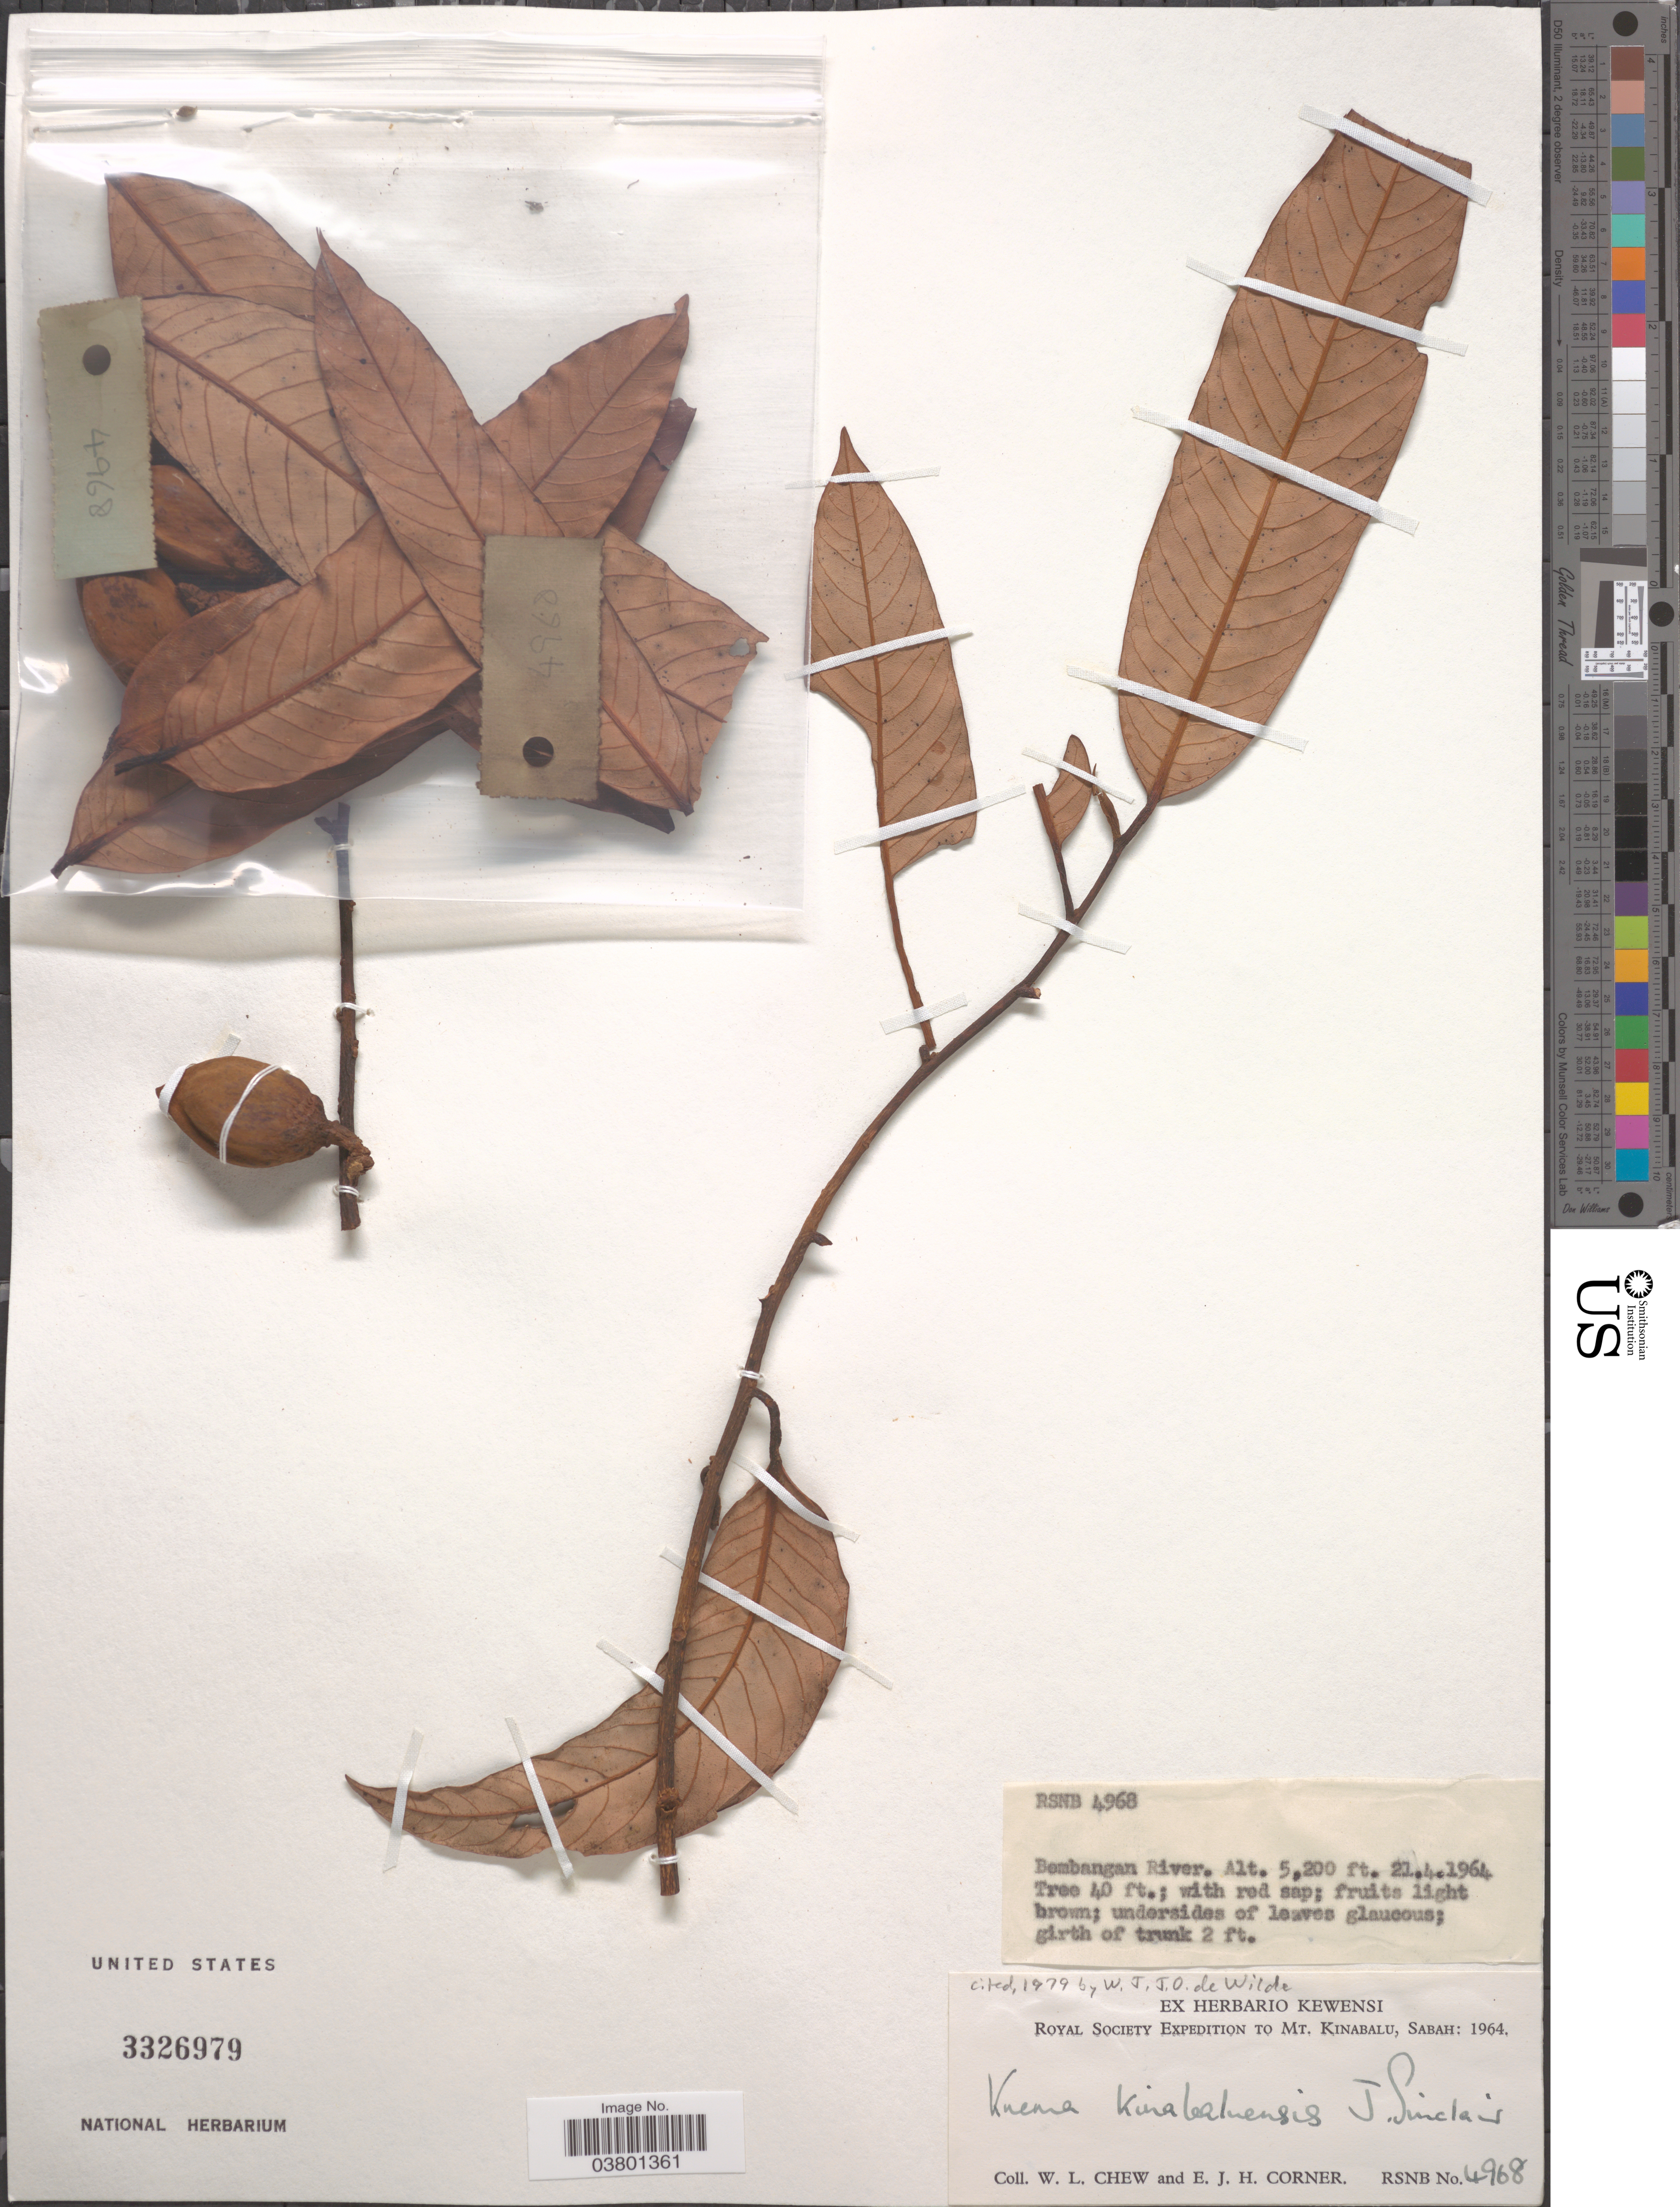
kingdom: Plantae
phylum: Tracheophyta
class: Magnoliopsida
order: Magnoliales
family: Myristicaceae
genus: Knema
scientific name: Knema kinabaluensis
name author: J. Sinclair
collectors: W. Chew & E. Corner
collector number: RSNB4968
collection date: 1964-04-21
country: Malaysia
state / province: Sabah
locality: Mt. Kinabalu. Bombangan River.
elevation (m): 1585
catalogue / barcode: US 3326979